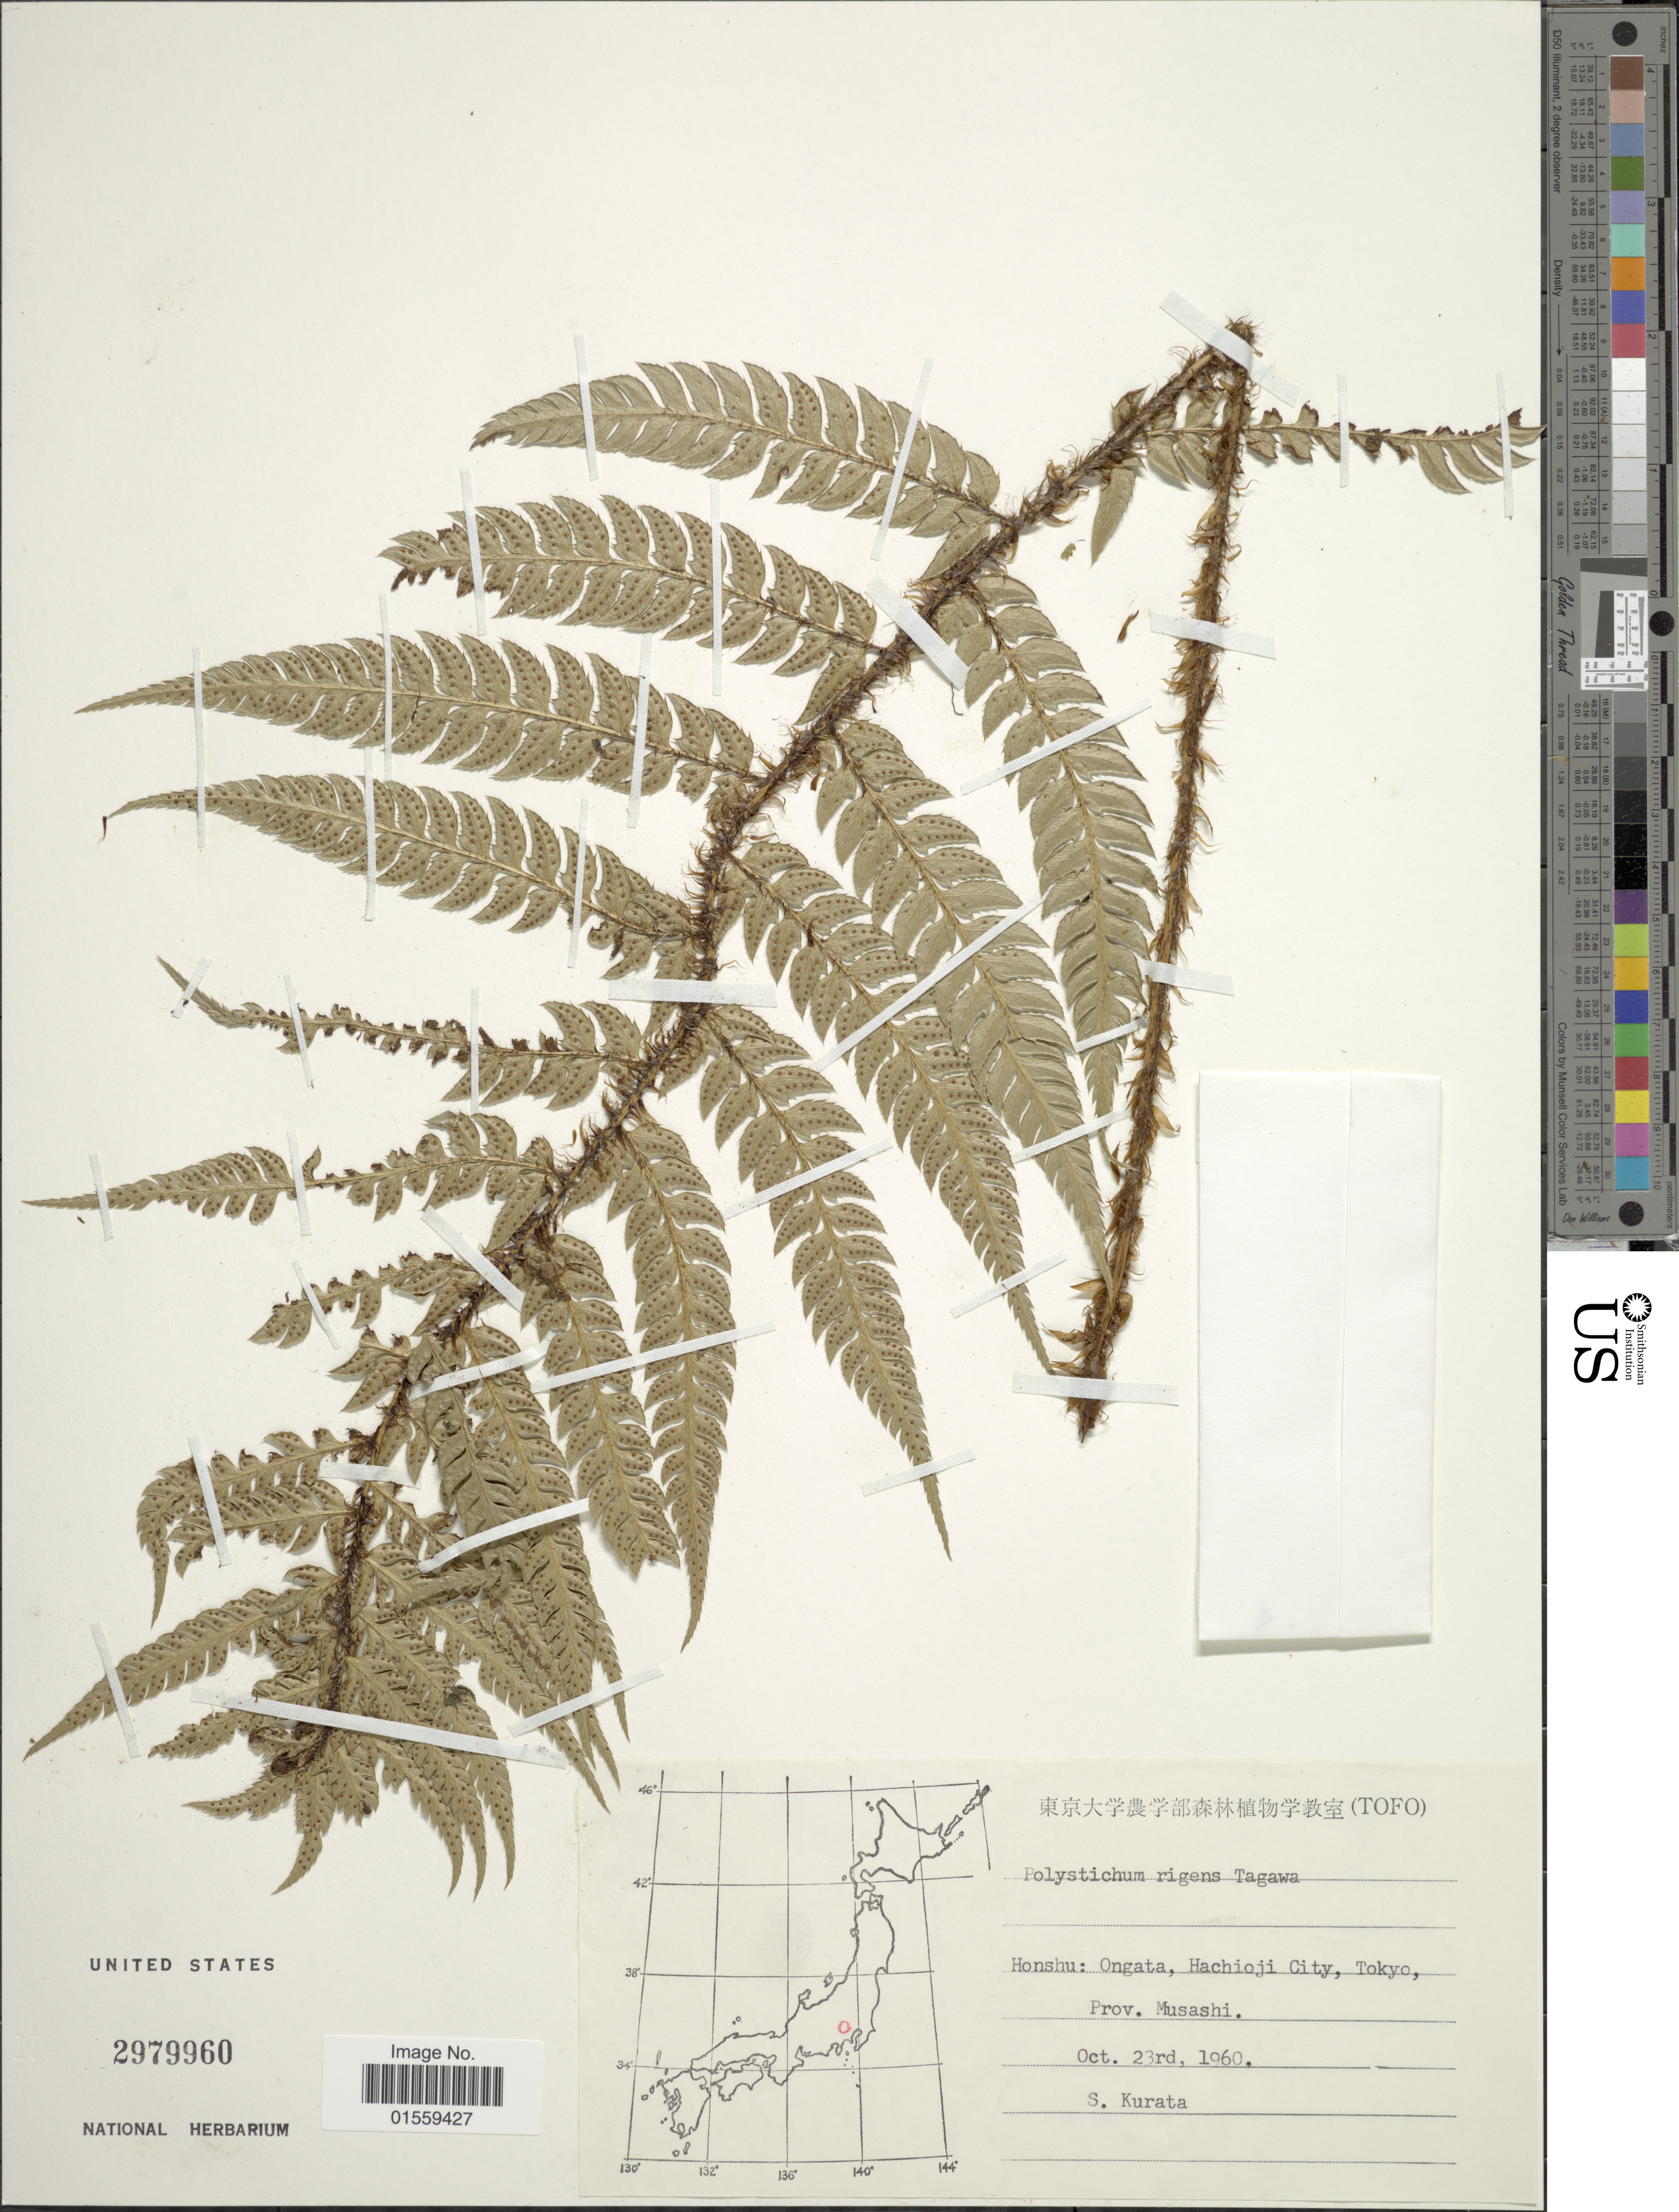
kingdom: Plantae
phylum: Tracheophyta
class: Polypodiopsida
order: Polypodiales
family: Dryopteridaceae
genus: Polystichum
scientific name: Polystichum rigens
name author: Tagawa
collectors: Sa. Kurata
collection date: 1960-10-23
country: Japan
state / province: Tokyo, Federal City of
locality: Honshu: Ongata, Hachioji City, Tokyo, Prov. Musashi.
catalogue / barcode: US 2979960